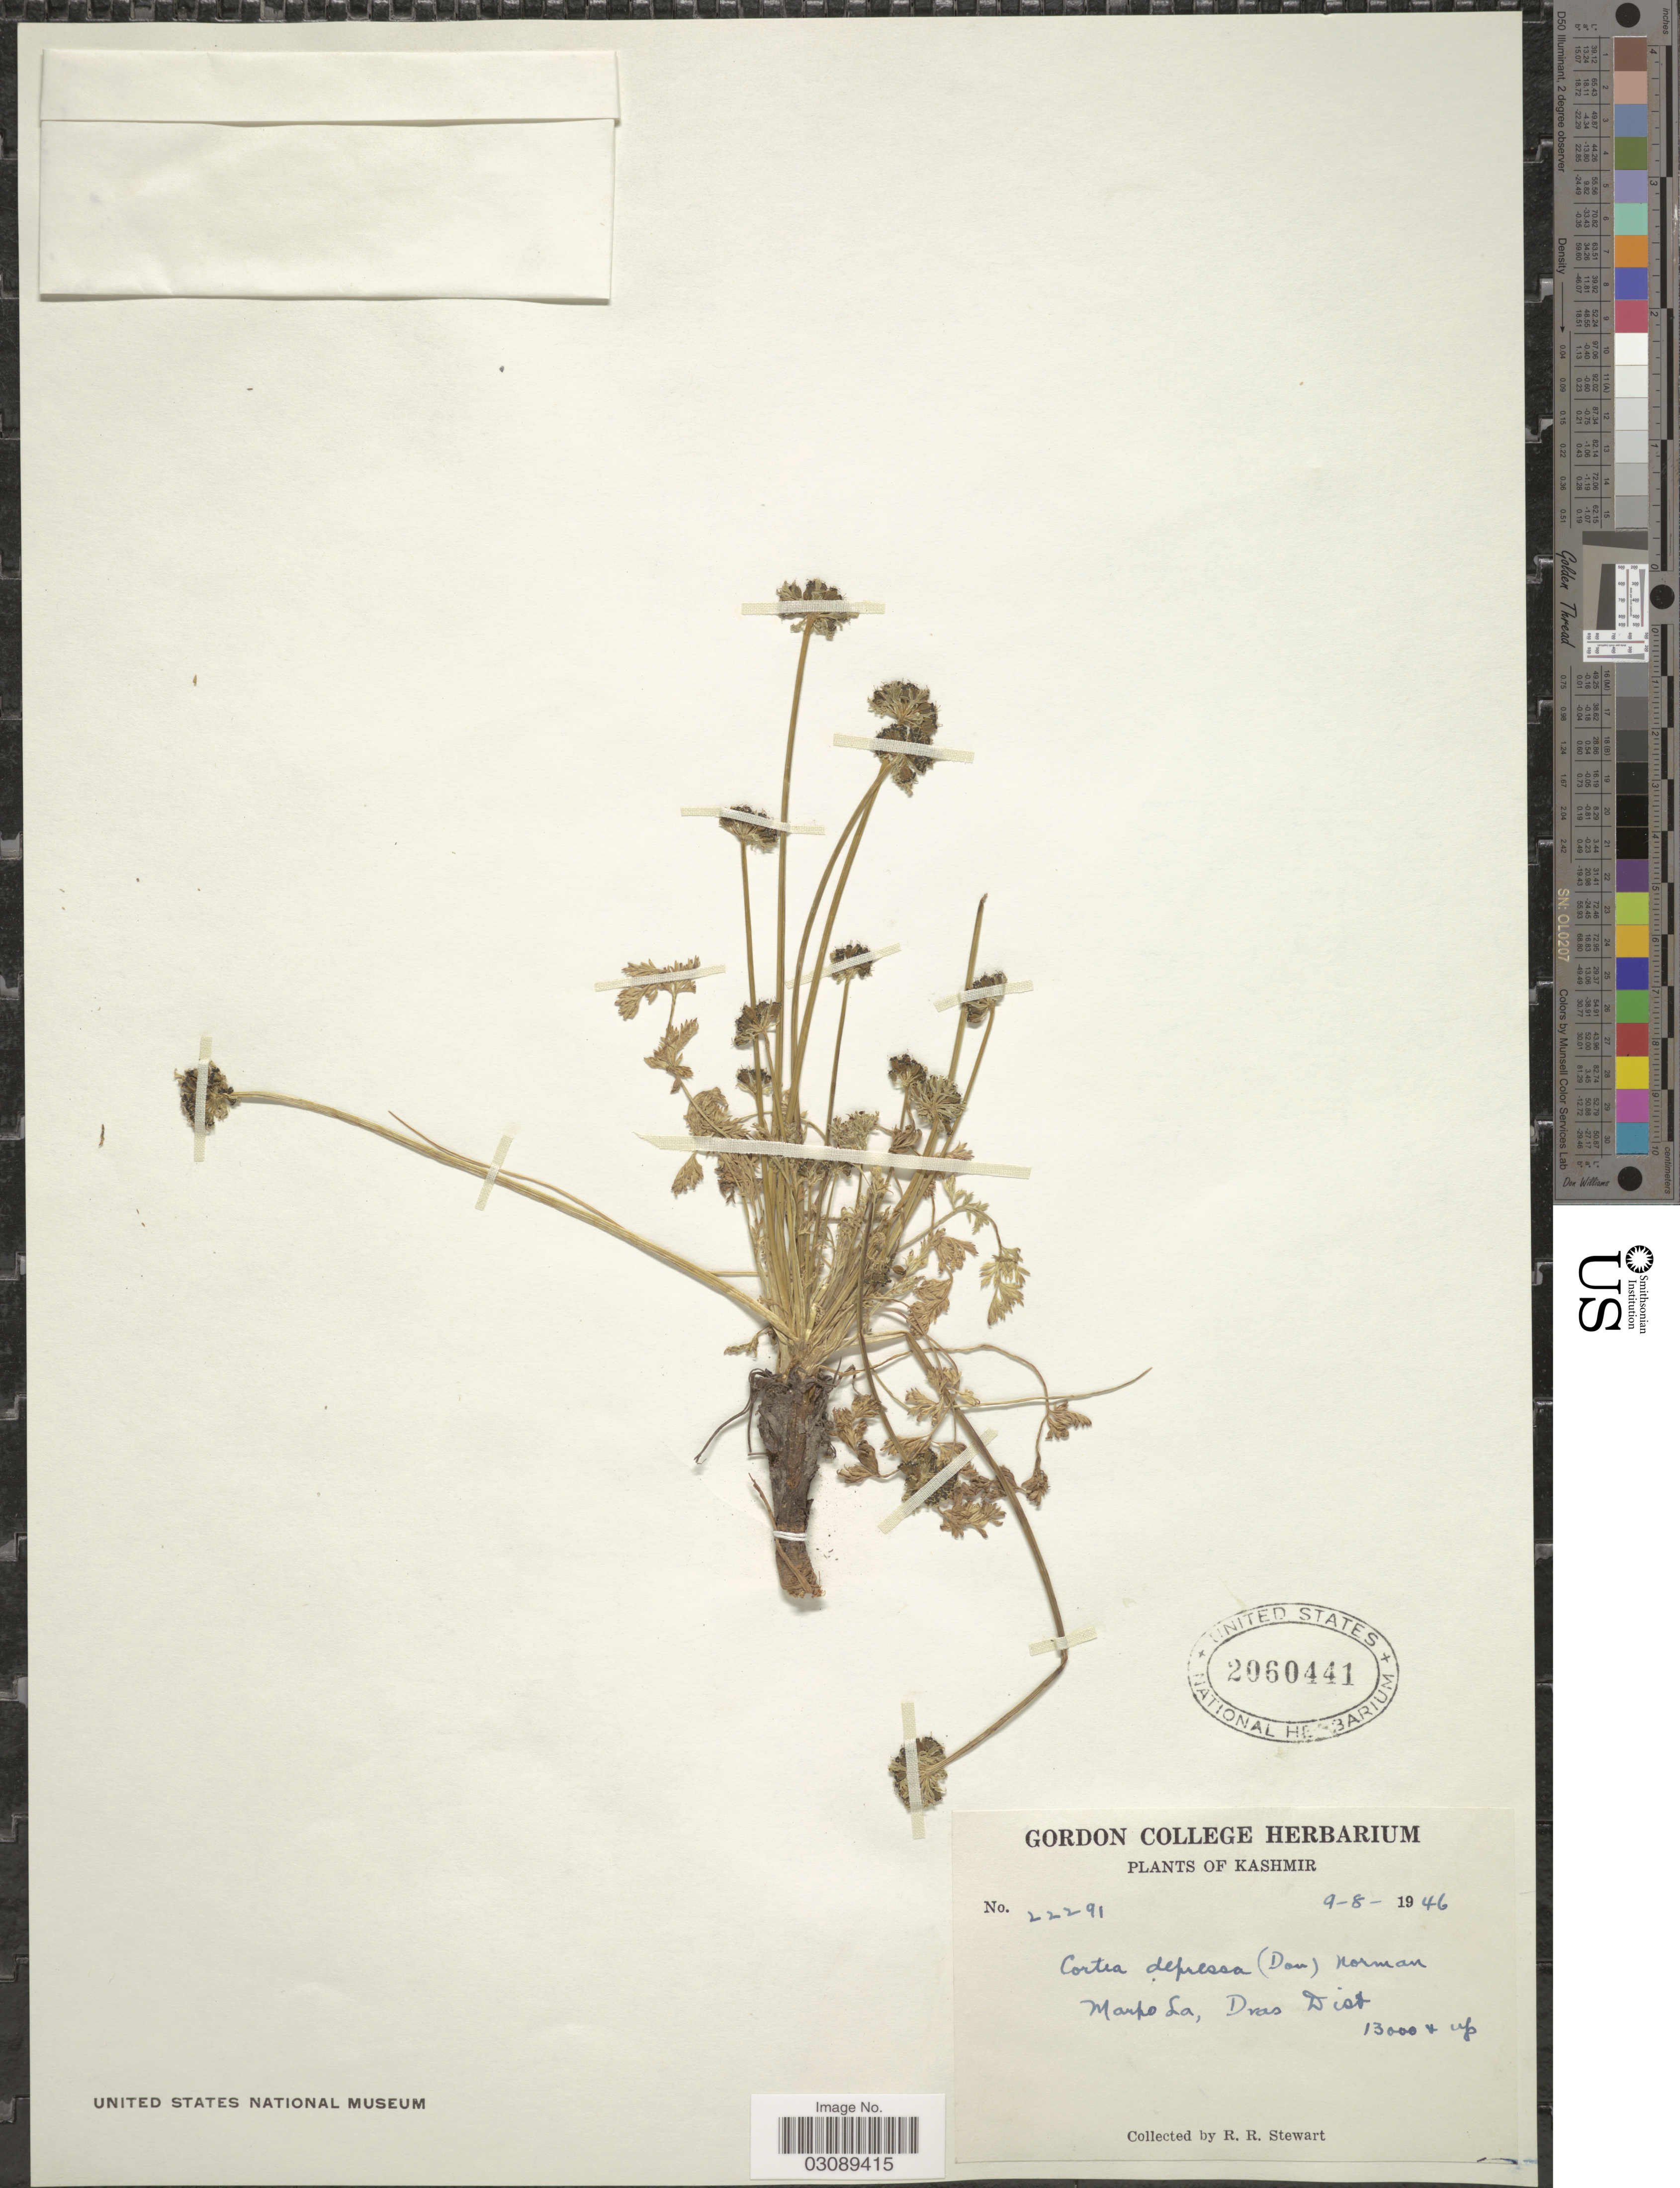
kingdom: Plantae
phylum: Tracheophyta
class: Magnoliopsida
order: Apiales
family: Apiaceae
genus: Cortia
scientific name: Cortia depressa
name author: (D. Don) Norman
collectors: R. Stewart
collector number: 22291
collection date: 1946-08-09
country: India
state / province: Jammu and Kashmir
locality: Kashmir. Marpo La, Dras Dist.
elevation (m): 3962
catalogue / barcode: US 2060441